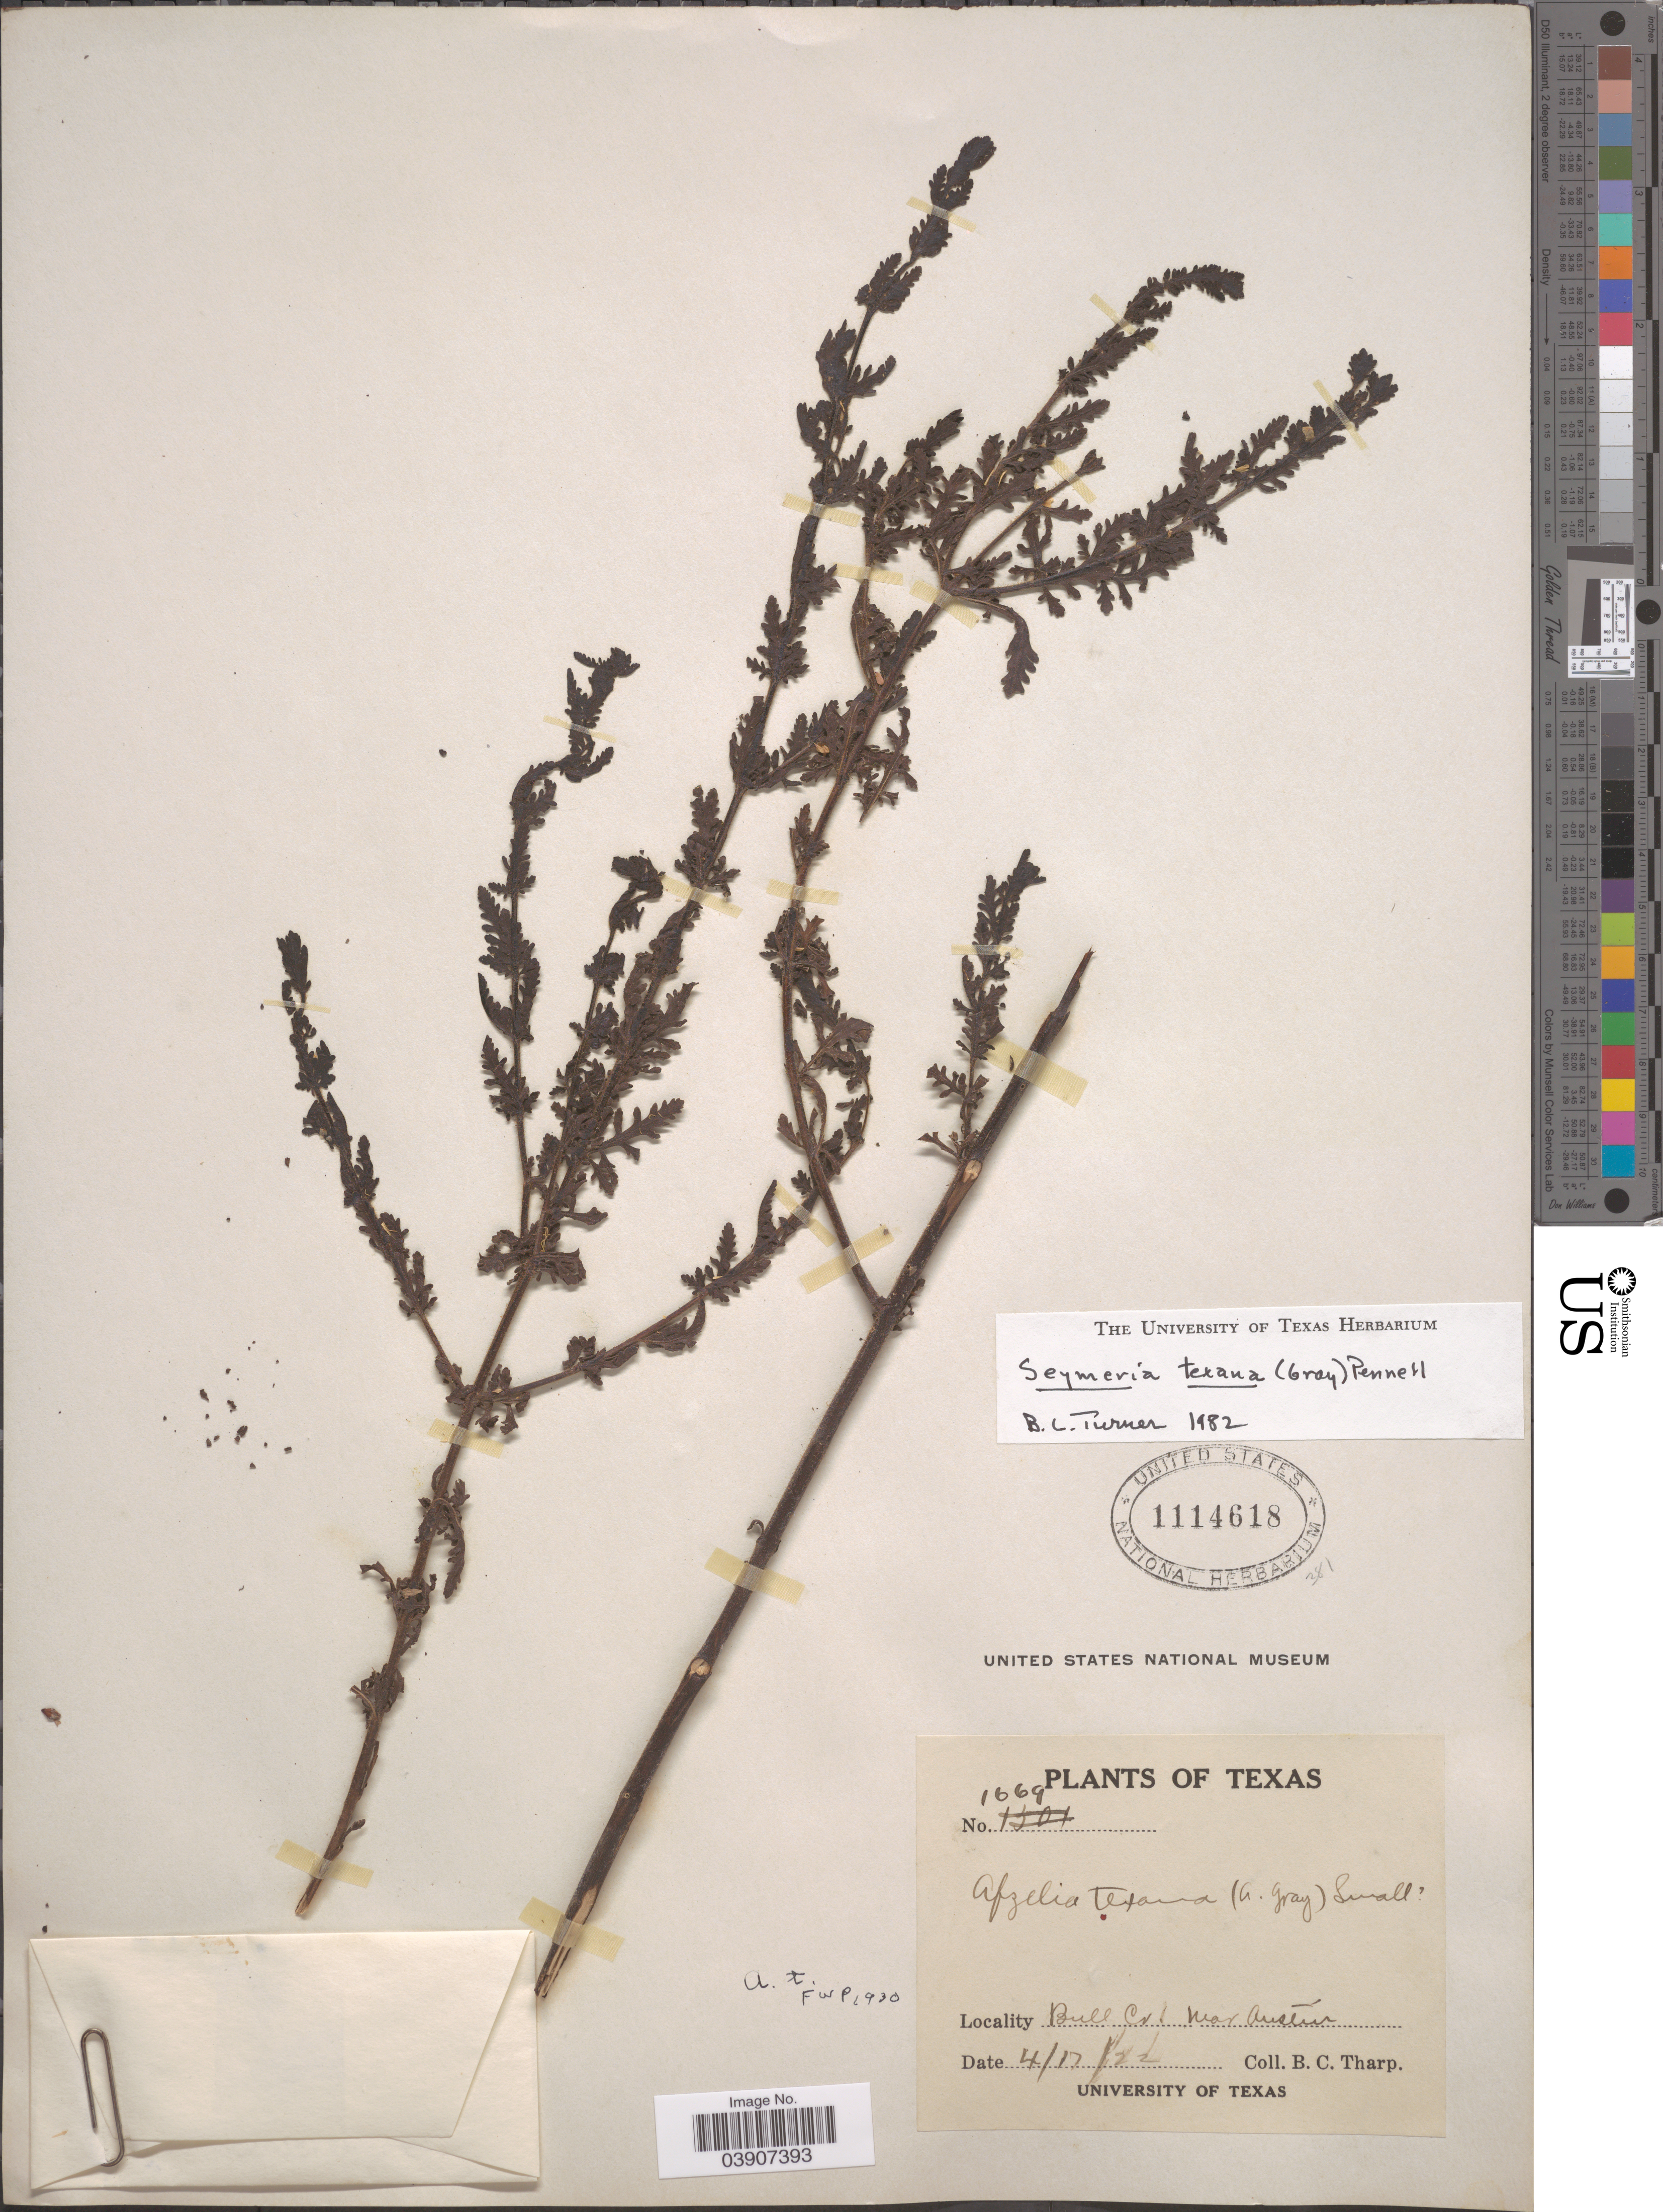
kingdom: Plantae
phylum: Tracheophyta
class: Magnoliopsida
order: Lamiales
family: Orobanchaceae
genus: Seymeria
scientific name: Seymeria texana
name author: (A. Gray) Standl.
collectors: B. C. Tharp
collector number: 1669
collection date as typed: Transcribed d/m/y: 17/4/22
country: United States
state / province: Texas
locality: Bull Co. near Austin.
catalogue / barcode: US 1114618